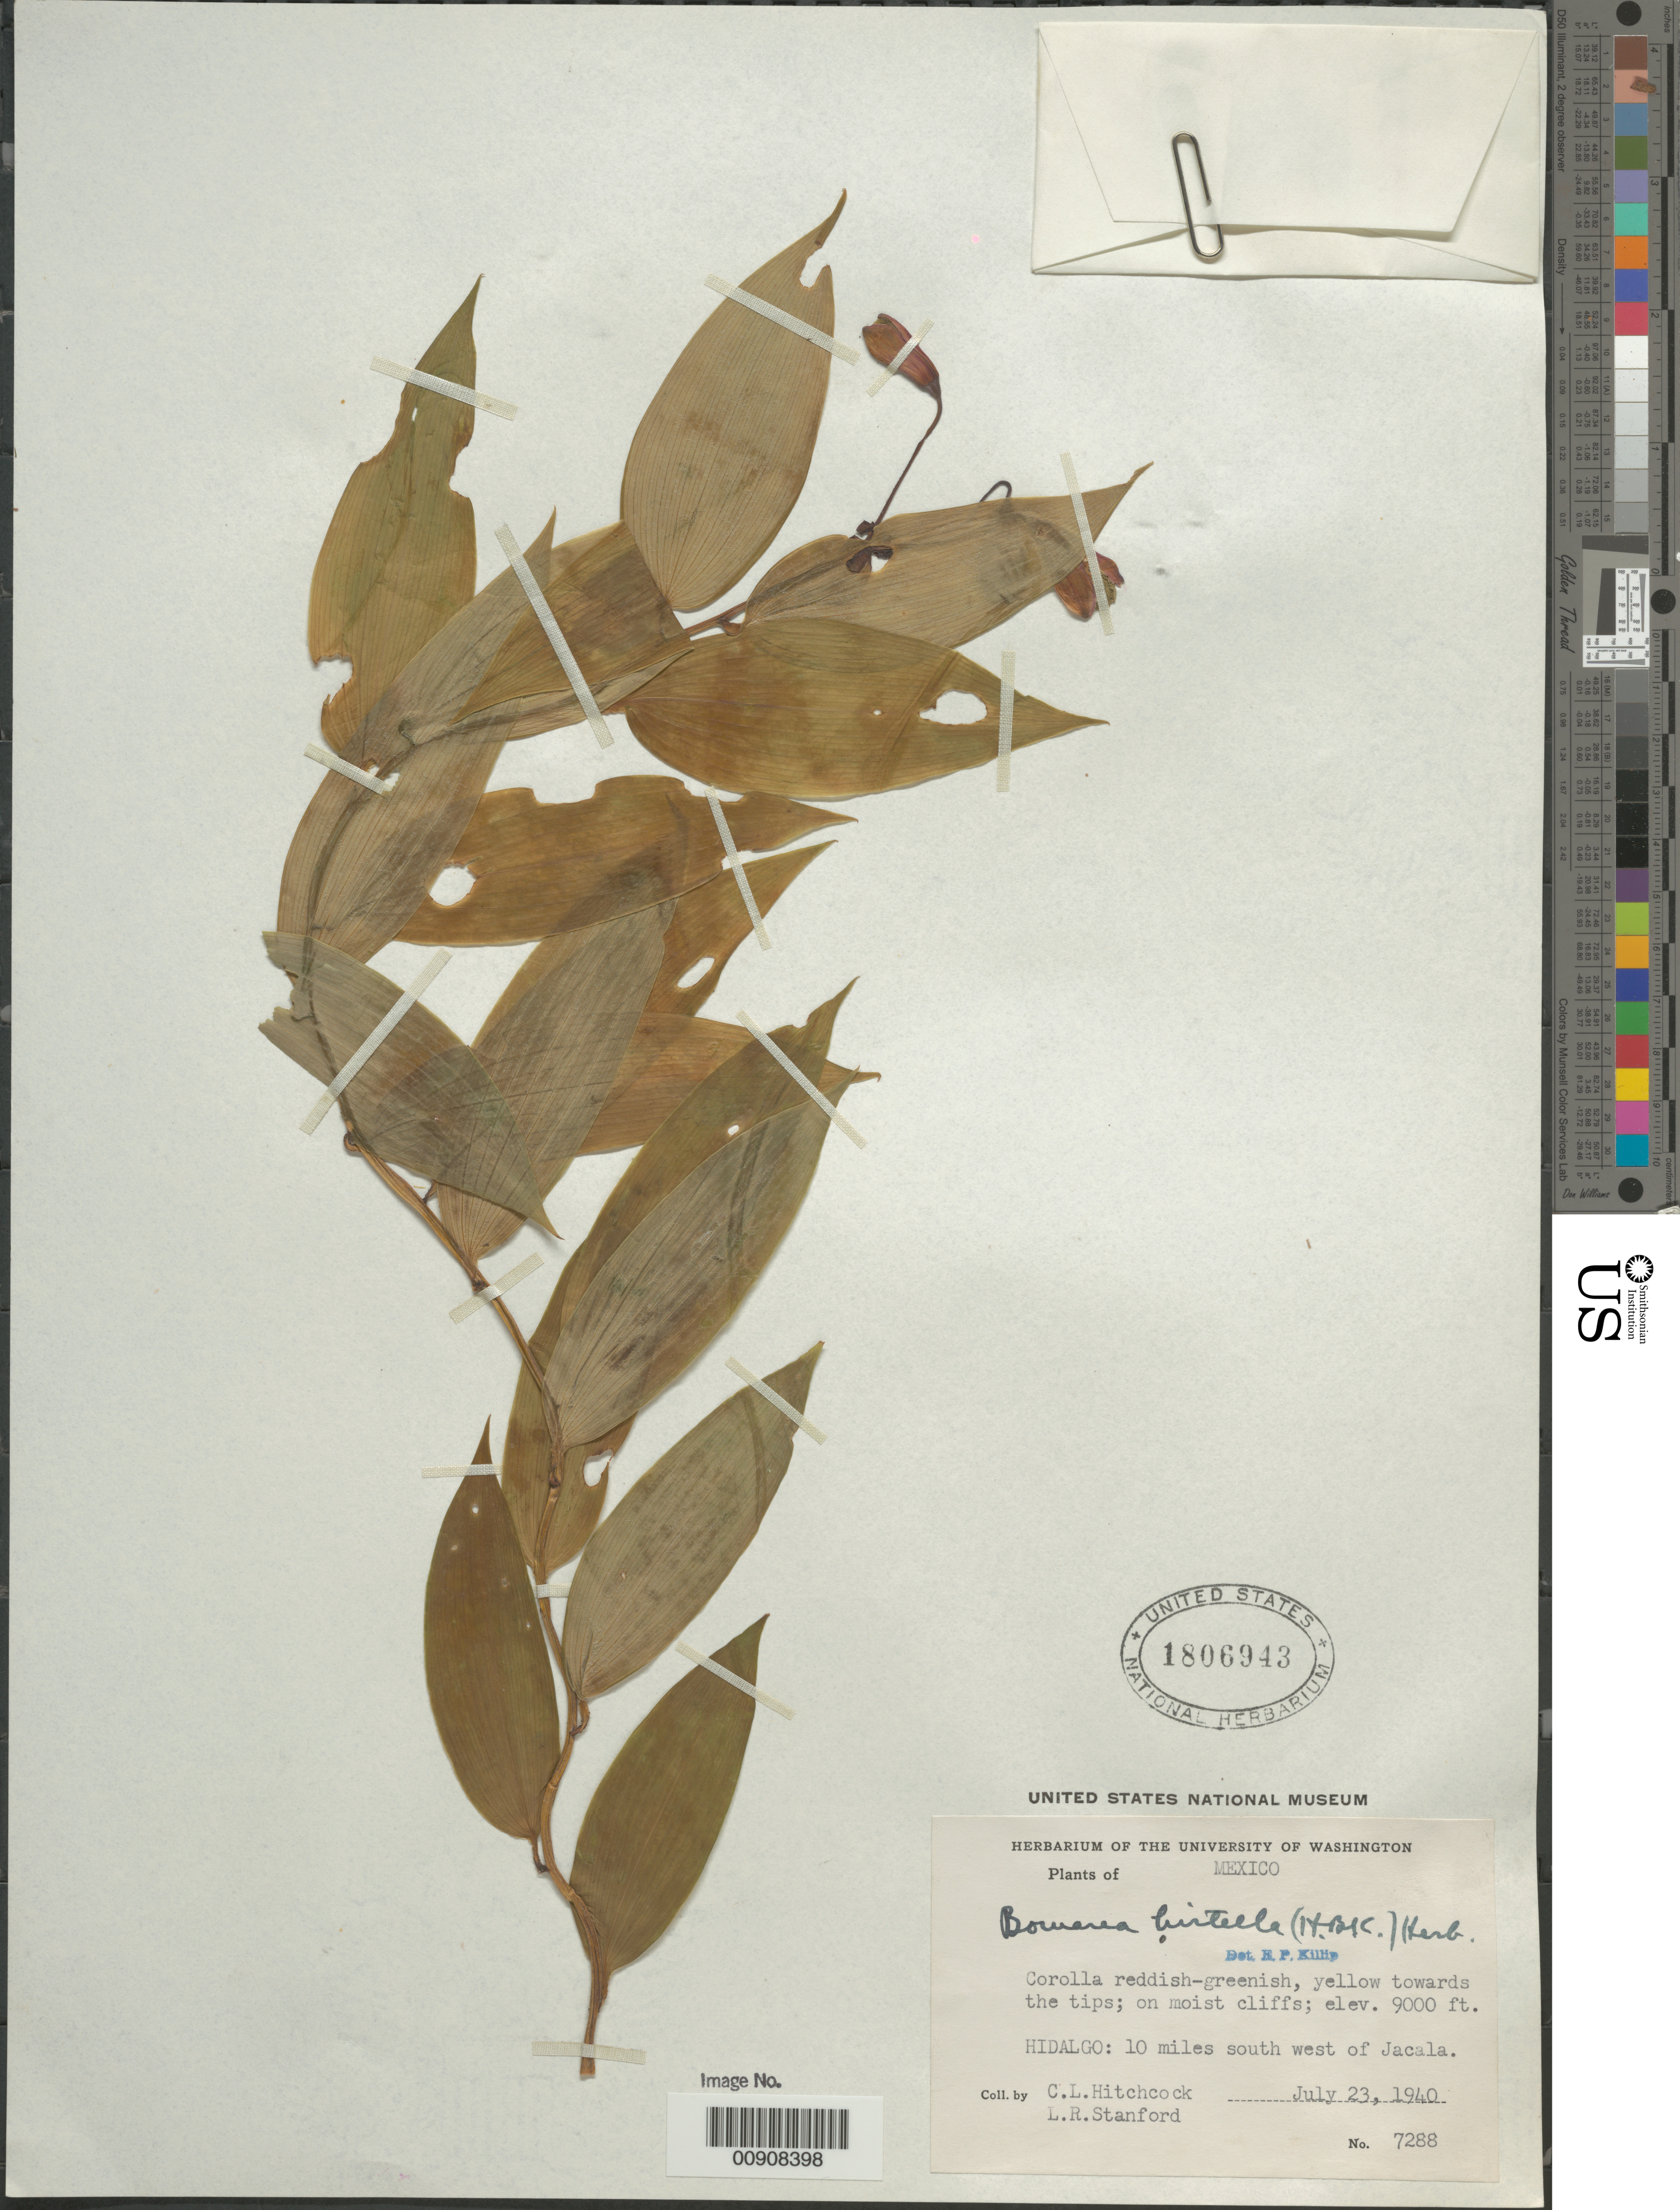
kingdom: Plantae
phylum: Tracheophyta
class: Liliopsida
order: Liliales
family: Alstroemeriaceae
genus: Bomarea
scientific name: Bomarea hirtella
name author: (Kunth) Herb.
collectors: C. L. Hitchcock & L. R. Stanford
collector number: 7288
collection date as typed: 23 Jul 1940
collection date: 1940-07-23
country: Mexico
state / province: Hidalgo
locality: Hidalgo: 10 miles south west of jacala.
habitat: on moist cliffs.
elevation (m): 2743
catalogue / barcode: US 1806943